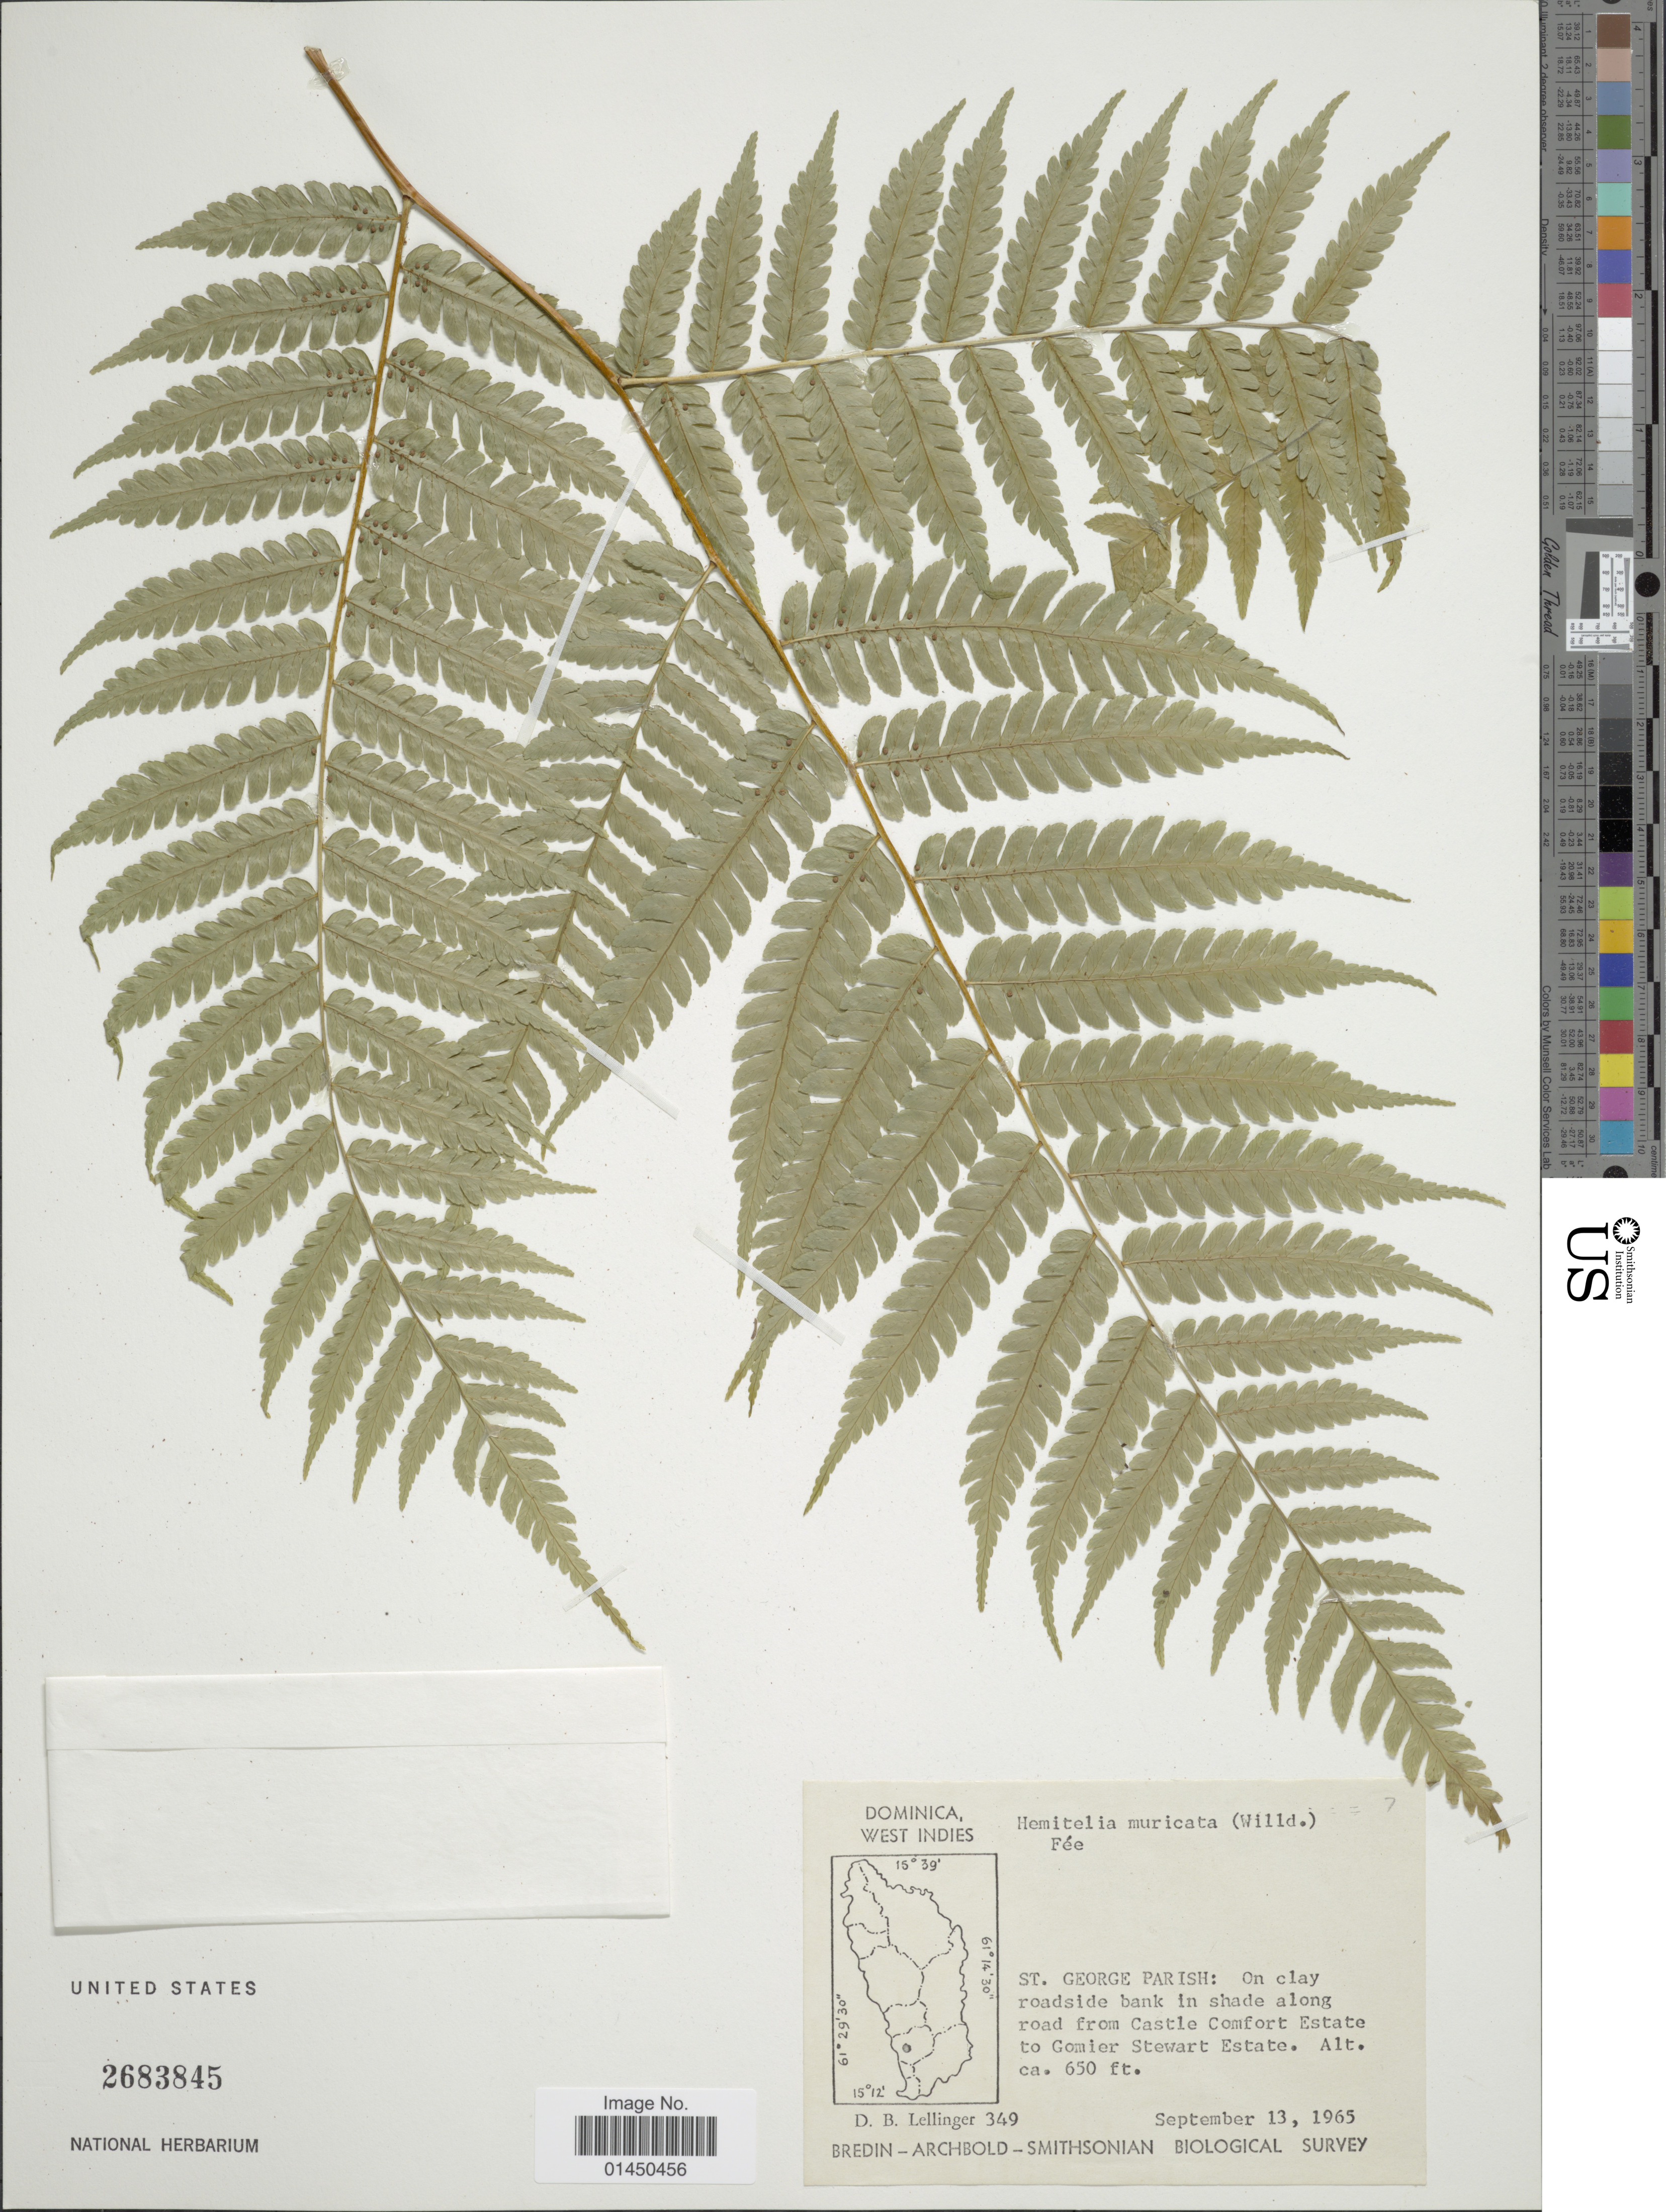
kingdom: Plantae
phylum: Tracheophyta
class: Polypodiopsida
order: Cyatheales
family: Cyatheaceae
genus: Cyathea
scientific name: Cyathea muricata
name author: (Willd.) Fée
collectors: D. B. Lellinger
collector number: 349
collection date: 1965-09-13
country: Dominica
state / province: St. George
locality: On clay roadside bank in shade along road from Castle Comfort Estate to Gomier Stewart Estate.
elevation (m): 198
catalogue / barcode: US 2683845